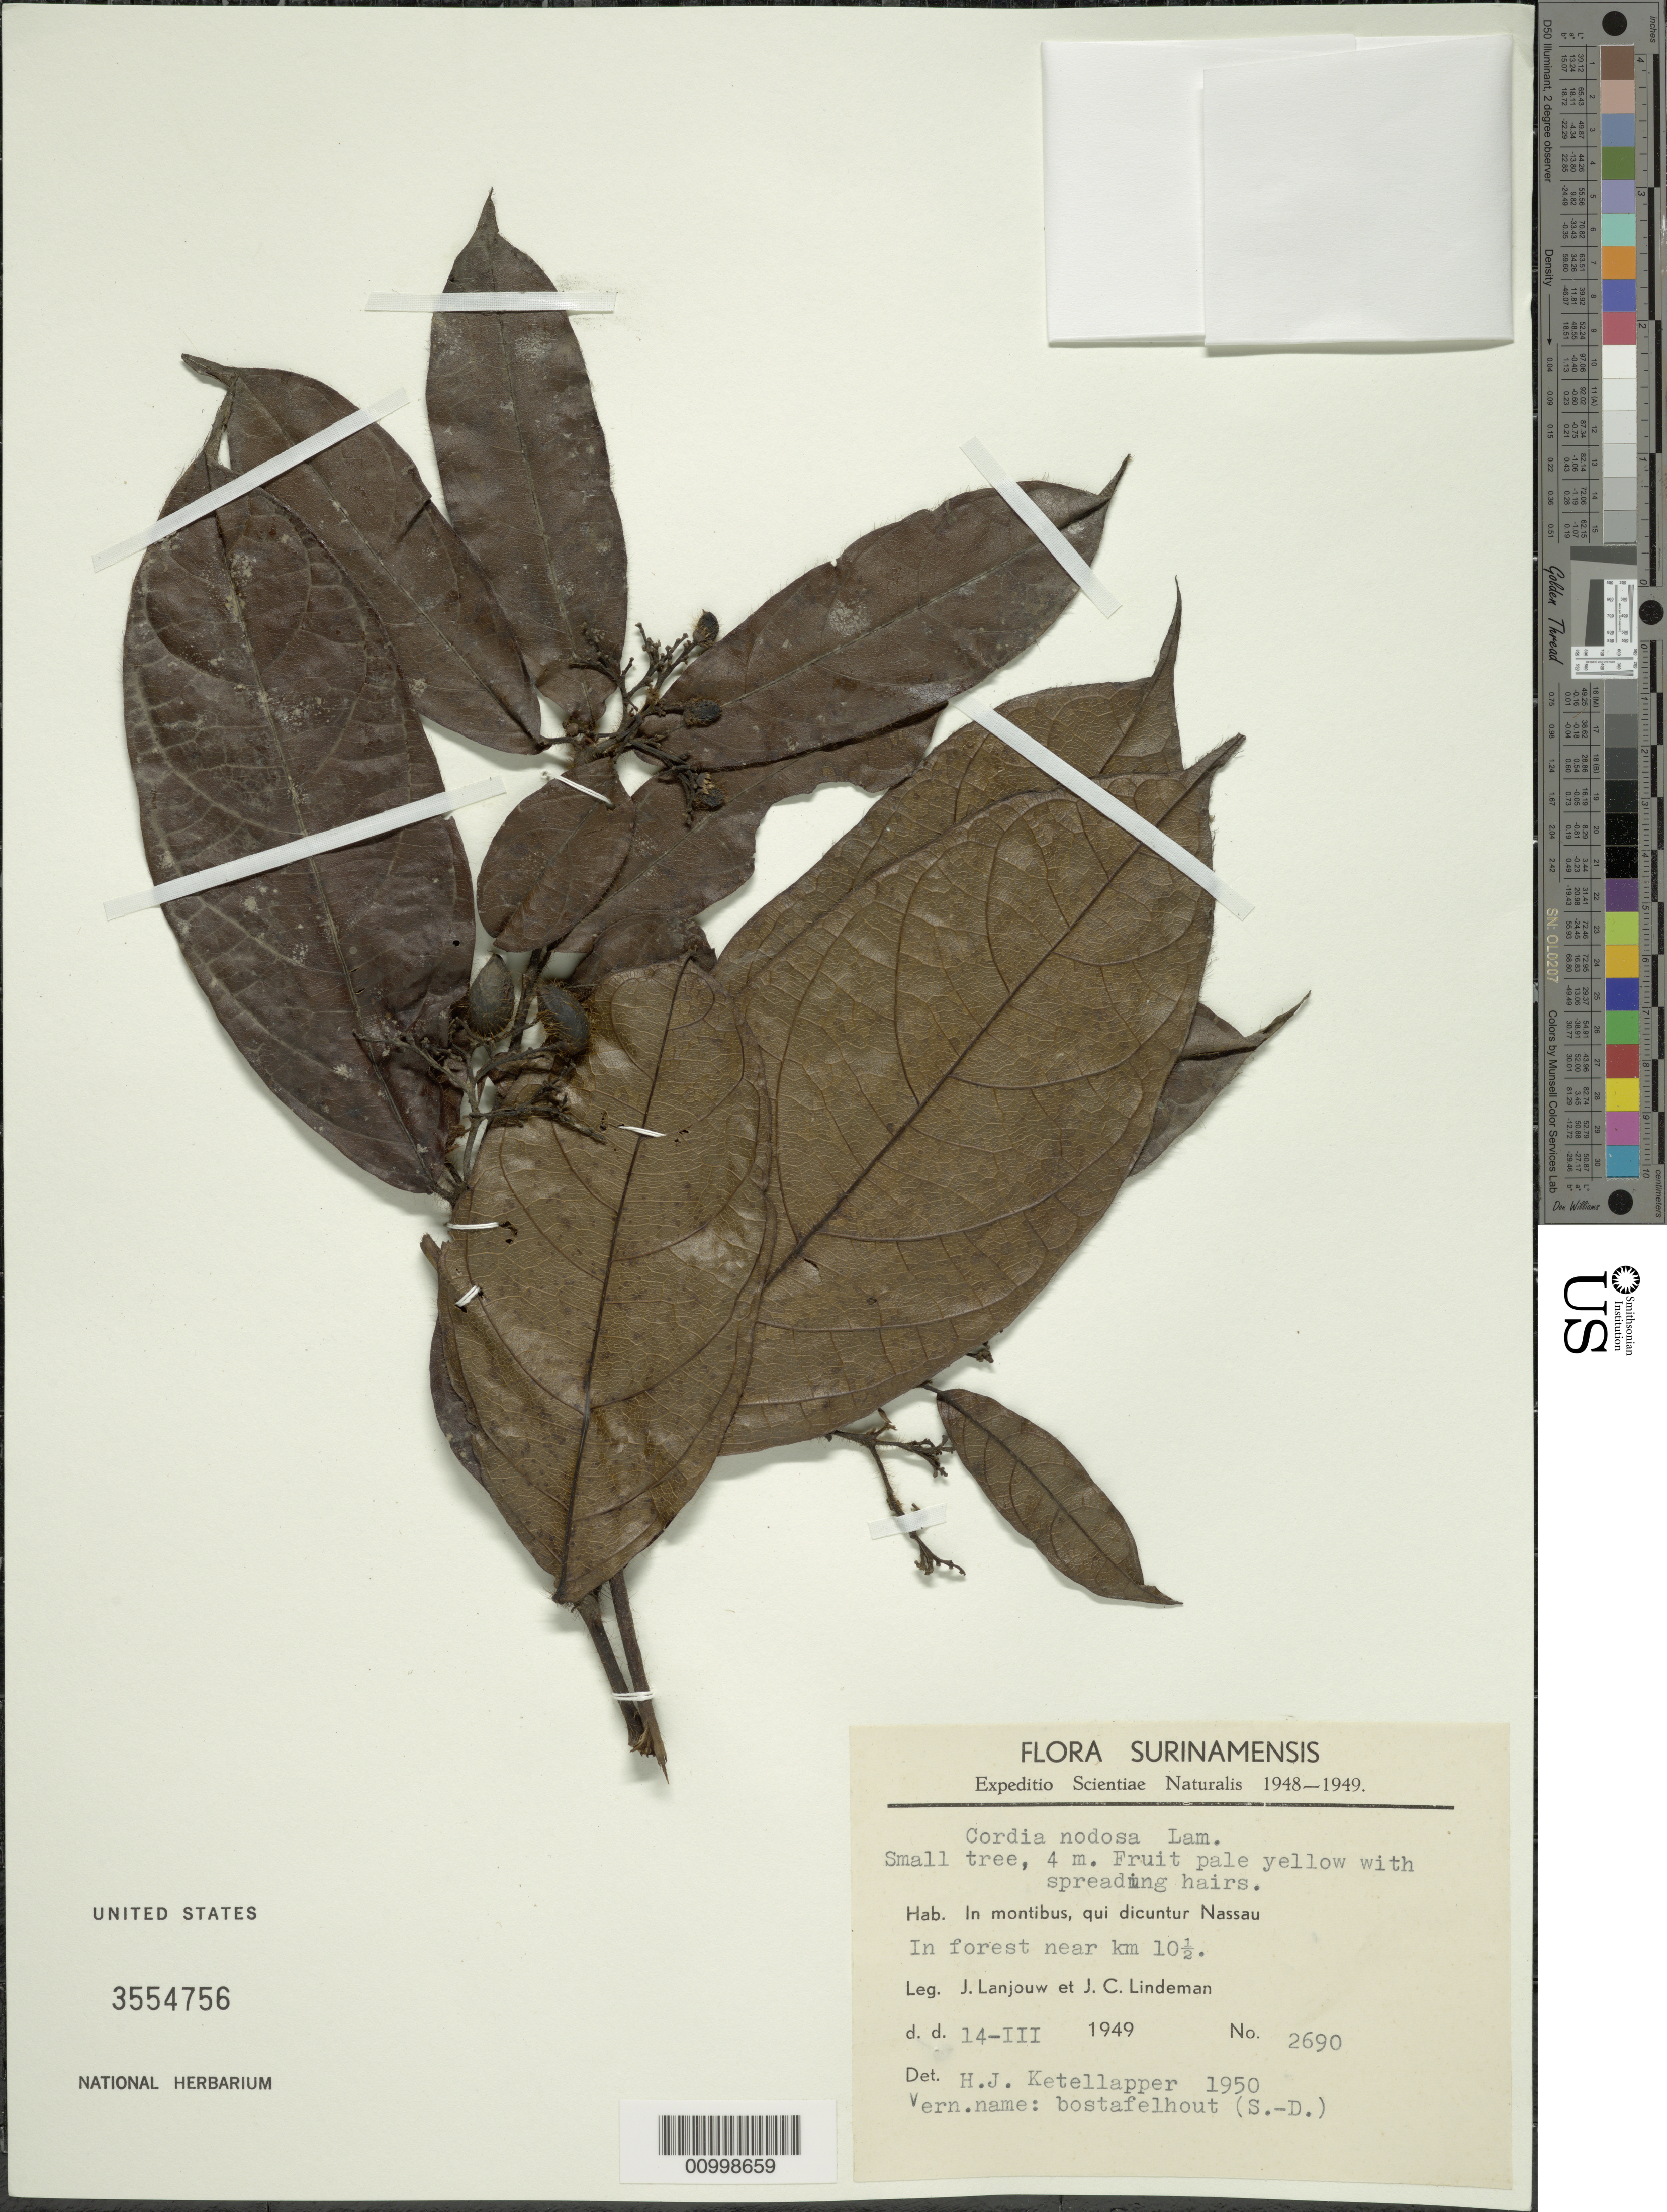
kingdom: Plantae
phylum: Tracheophyta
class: Magnoliopsida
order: Boraginales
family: Cordiaceae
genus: Cordia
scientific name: Cordia nodosa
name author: Lam.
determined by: Ketellapper, H. J.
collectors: J. Lanjouw & J. C. Lindeman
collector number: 2690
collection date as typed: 14-Mar-49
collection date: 1949-03-14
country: Suriname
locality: Nassau Mts., near km 10.5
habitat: Forest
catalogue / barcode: US 3554756